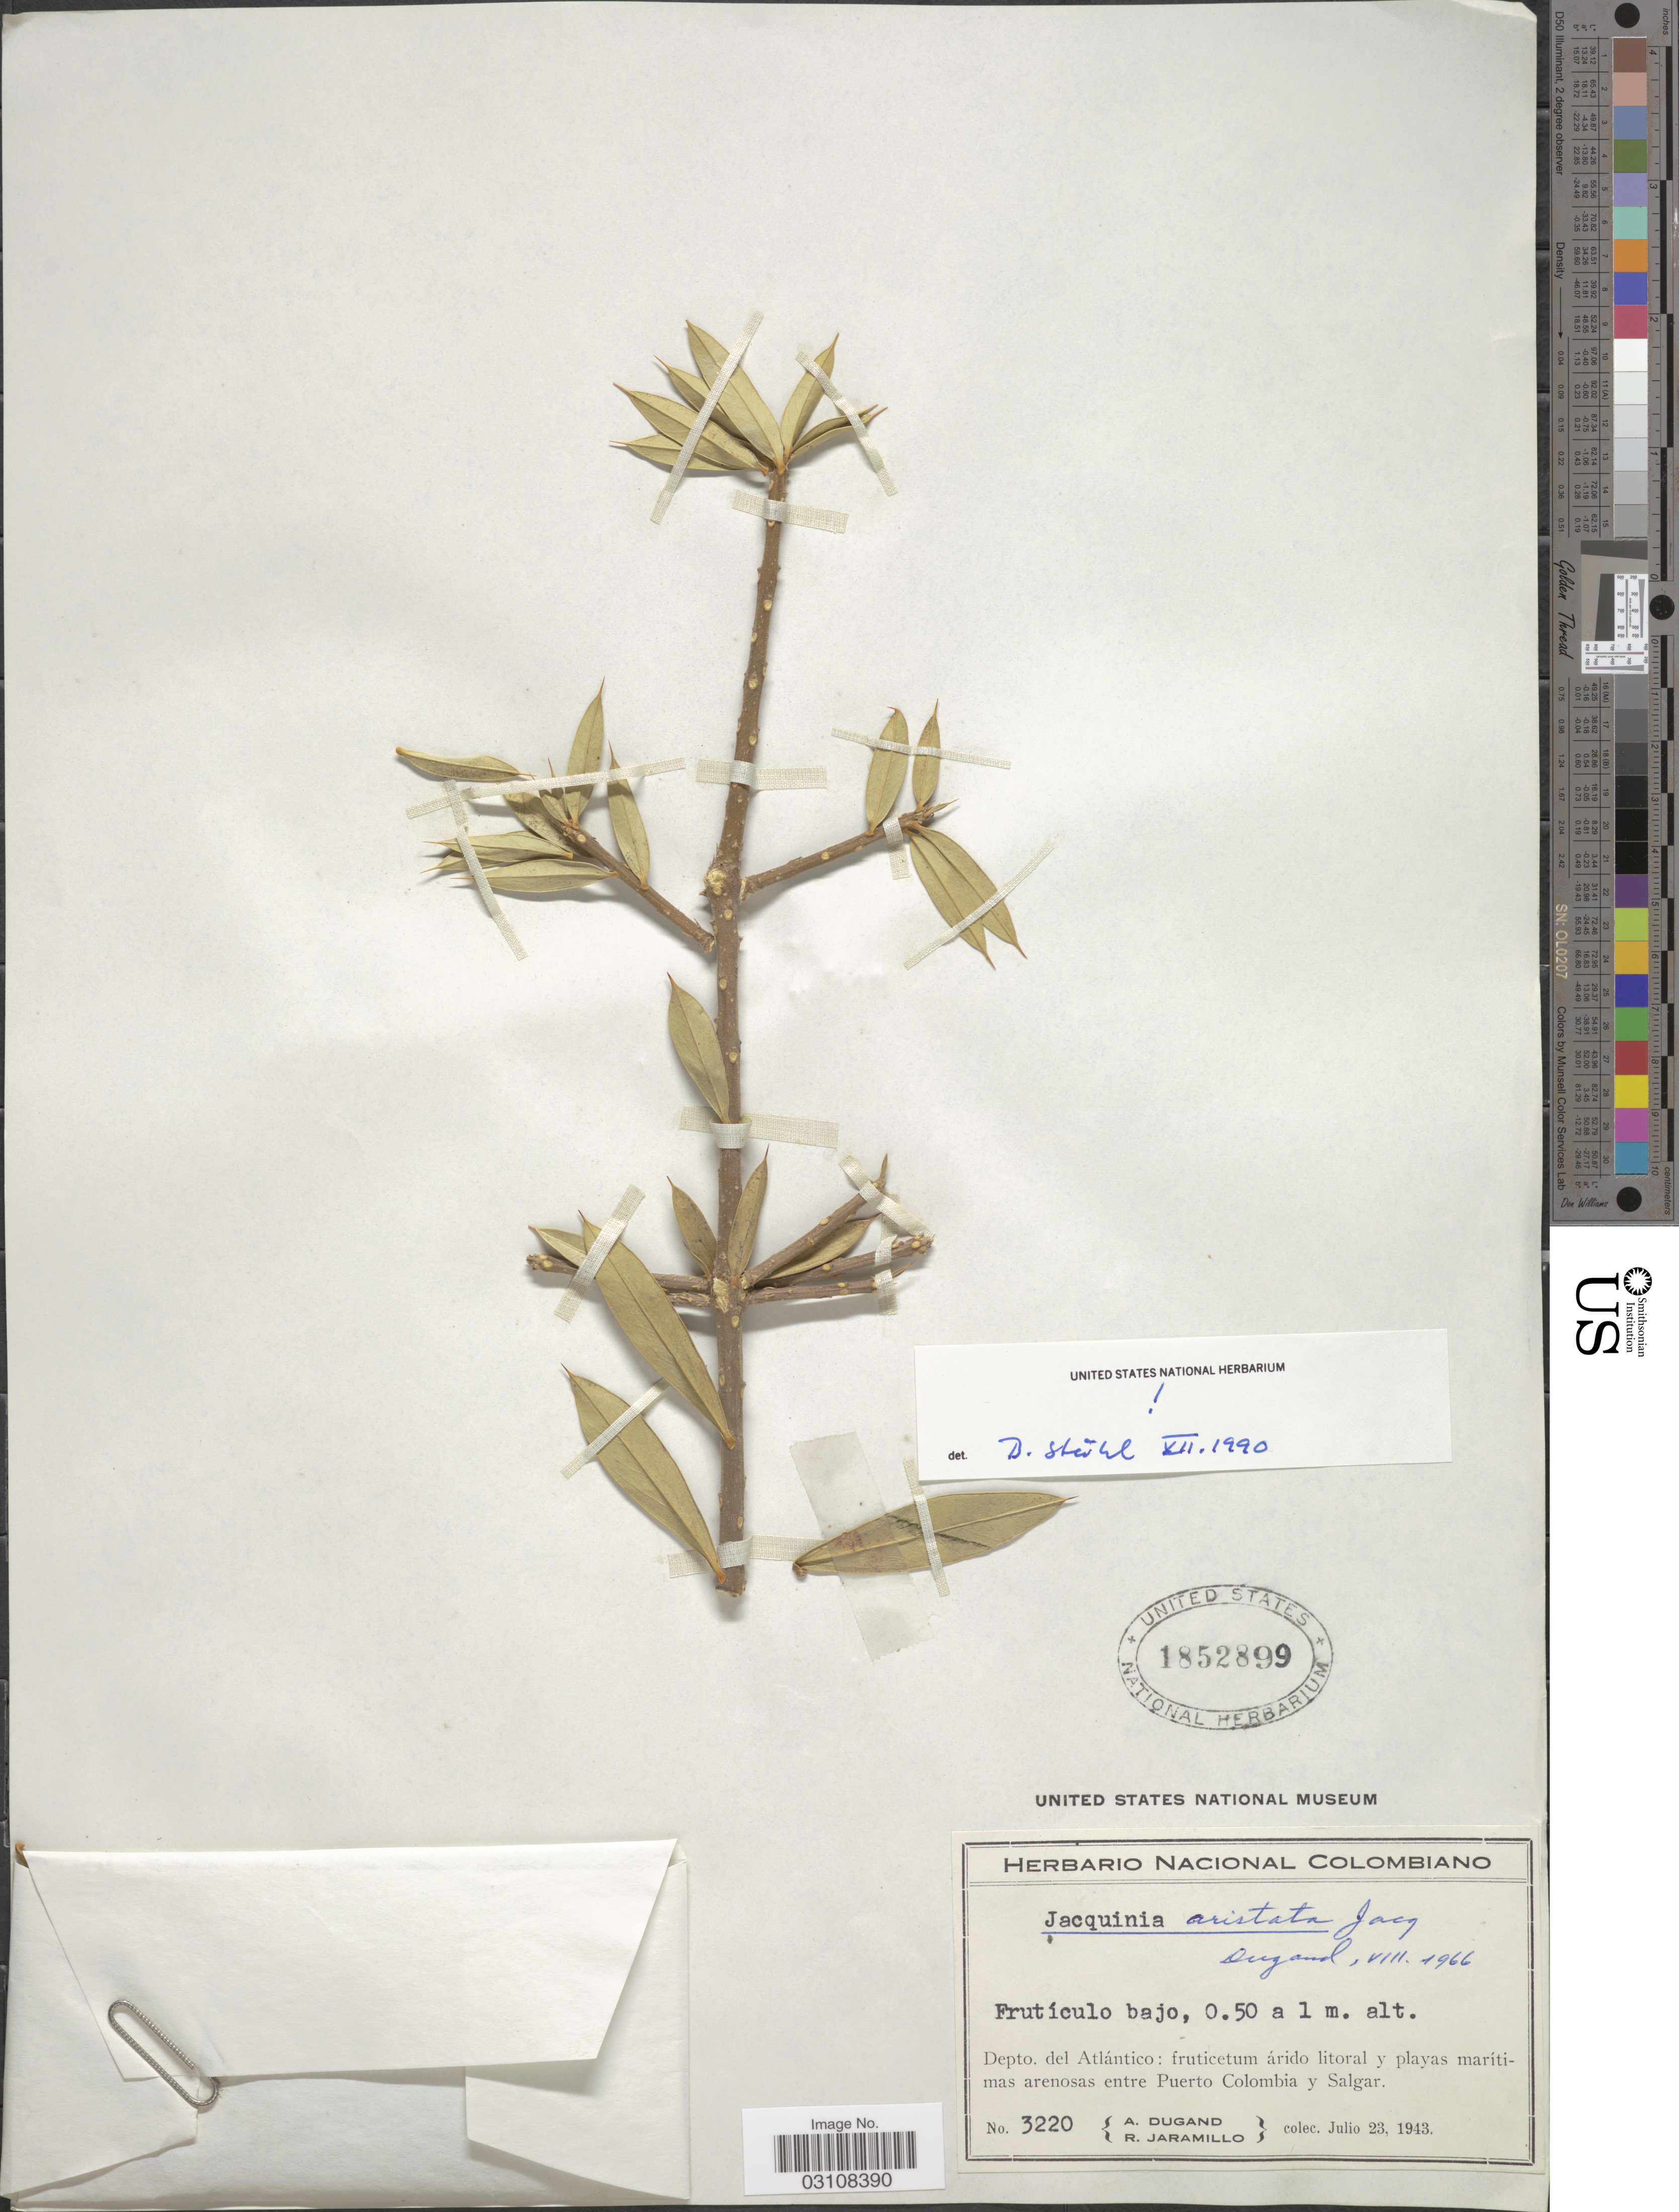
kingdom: Plantae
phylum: Tracheophyta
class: Magnoliopsida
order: Ericales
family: Primulaceae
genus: Bonellia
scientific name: Bonellia frutescens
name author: (Mill.) B. Ståhl & Källersjö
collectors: A. Dugand & R. Jaramillo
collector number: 3220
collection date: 1943-07-23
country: Colombia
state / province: Atlántico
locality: Depto. del Atlántico: fruticetum árido litoral y playas marítimas arenosas entre Puerto Colombia y Salgar.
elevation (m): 0.5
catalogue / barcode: US 1852899